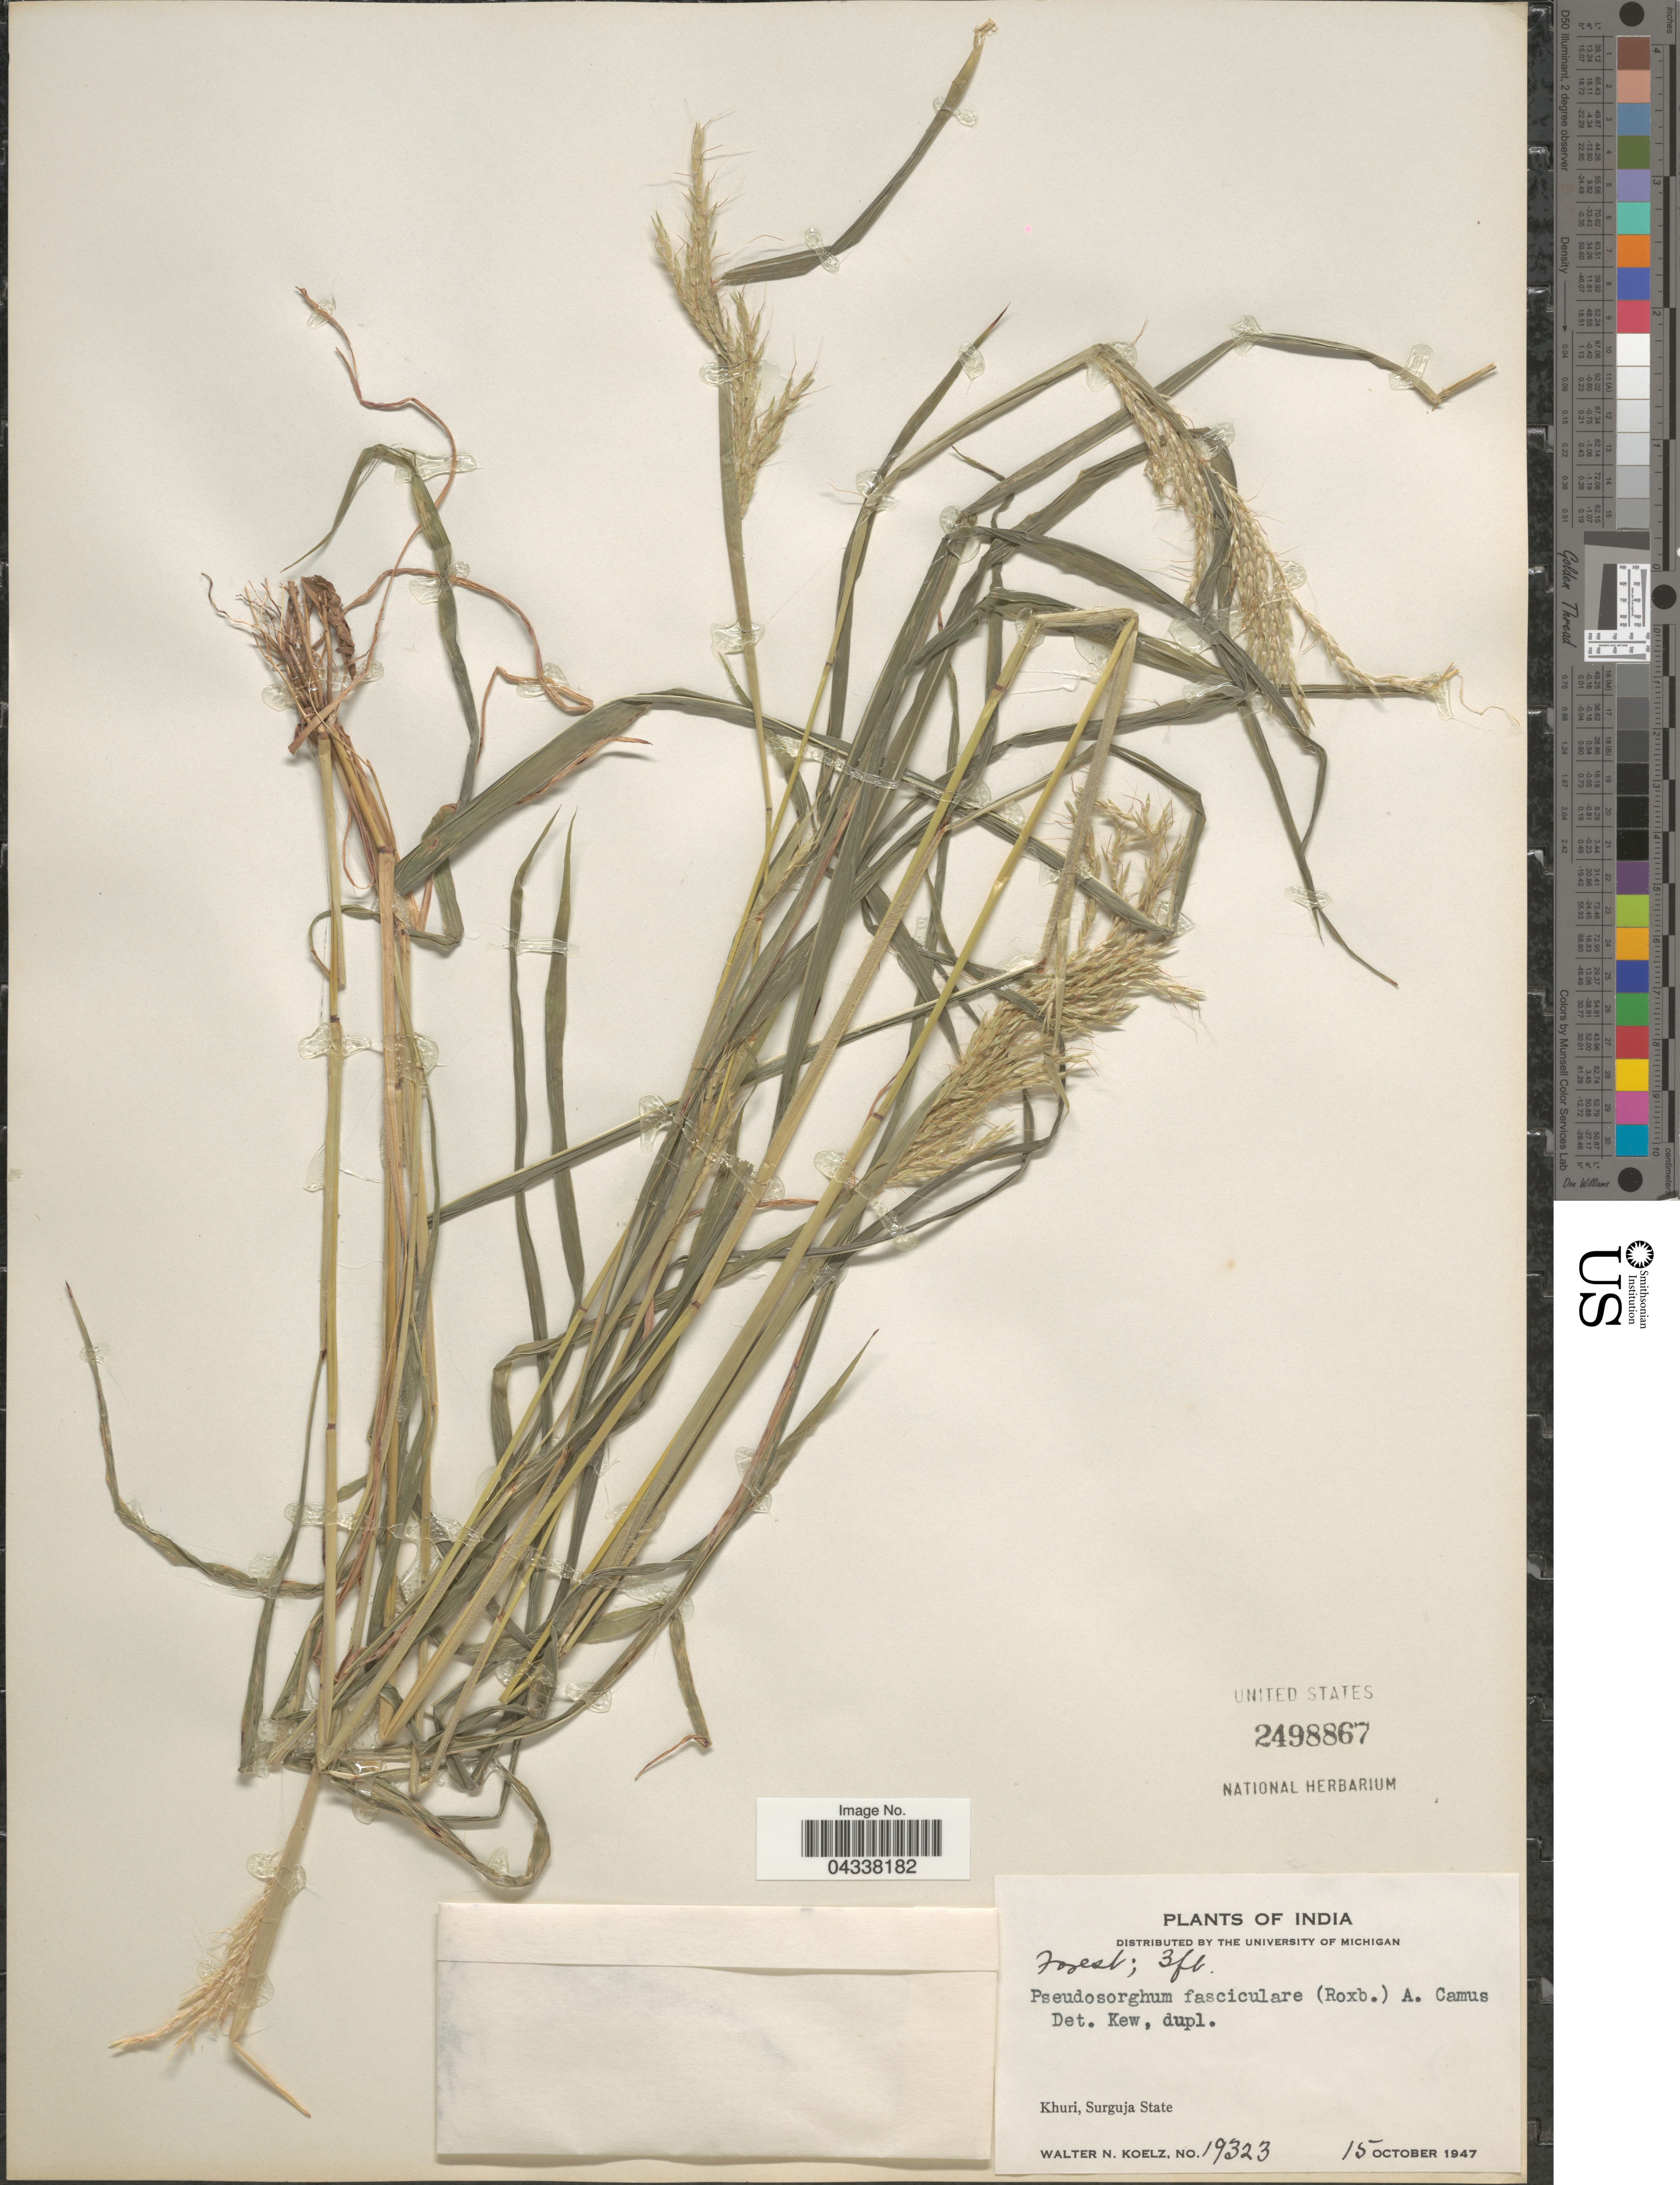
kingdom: Plantae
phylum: Tracheophyta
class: Liliopsida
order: Poales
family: Poaceae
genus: Pseudosorghum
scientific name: Pseudosorghum fasciculare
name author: (Roxb.) A. Camus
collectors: W. N. Koelz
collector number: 19323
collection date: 1947-10-15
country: India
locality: Khuri, Surguja State.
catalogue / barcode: US 2498867